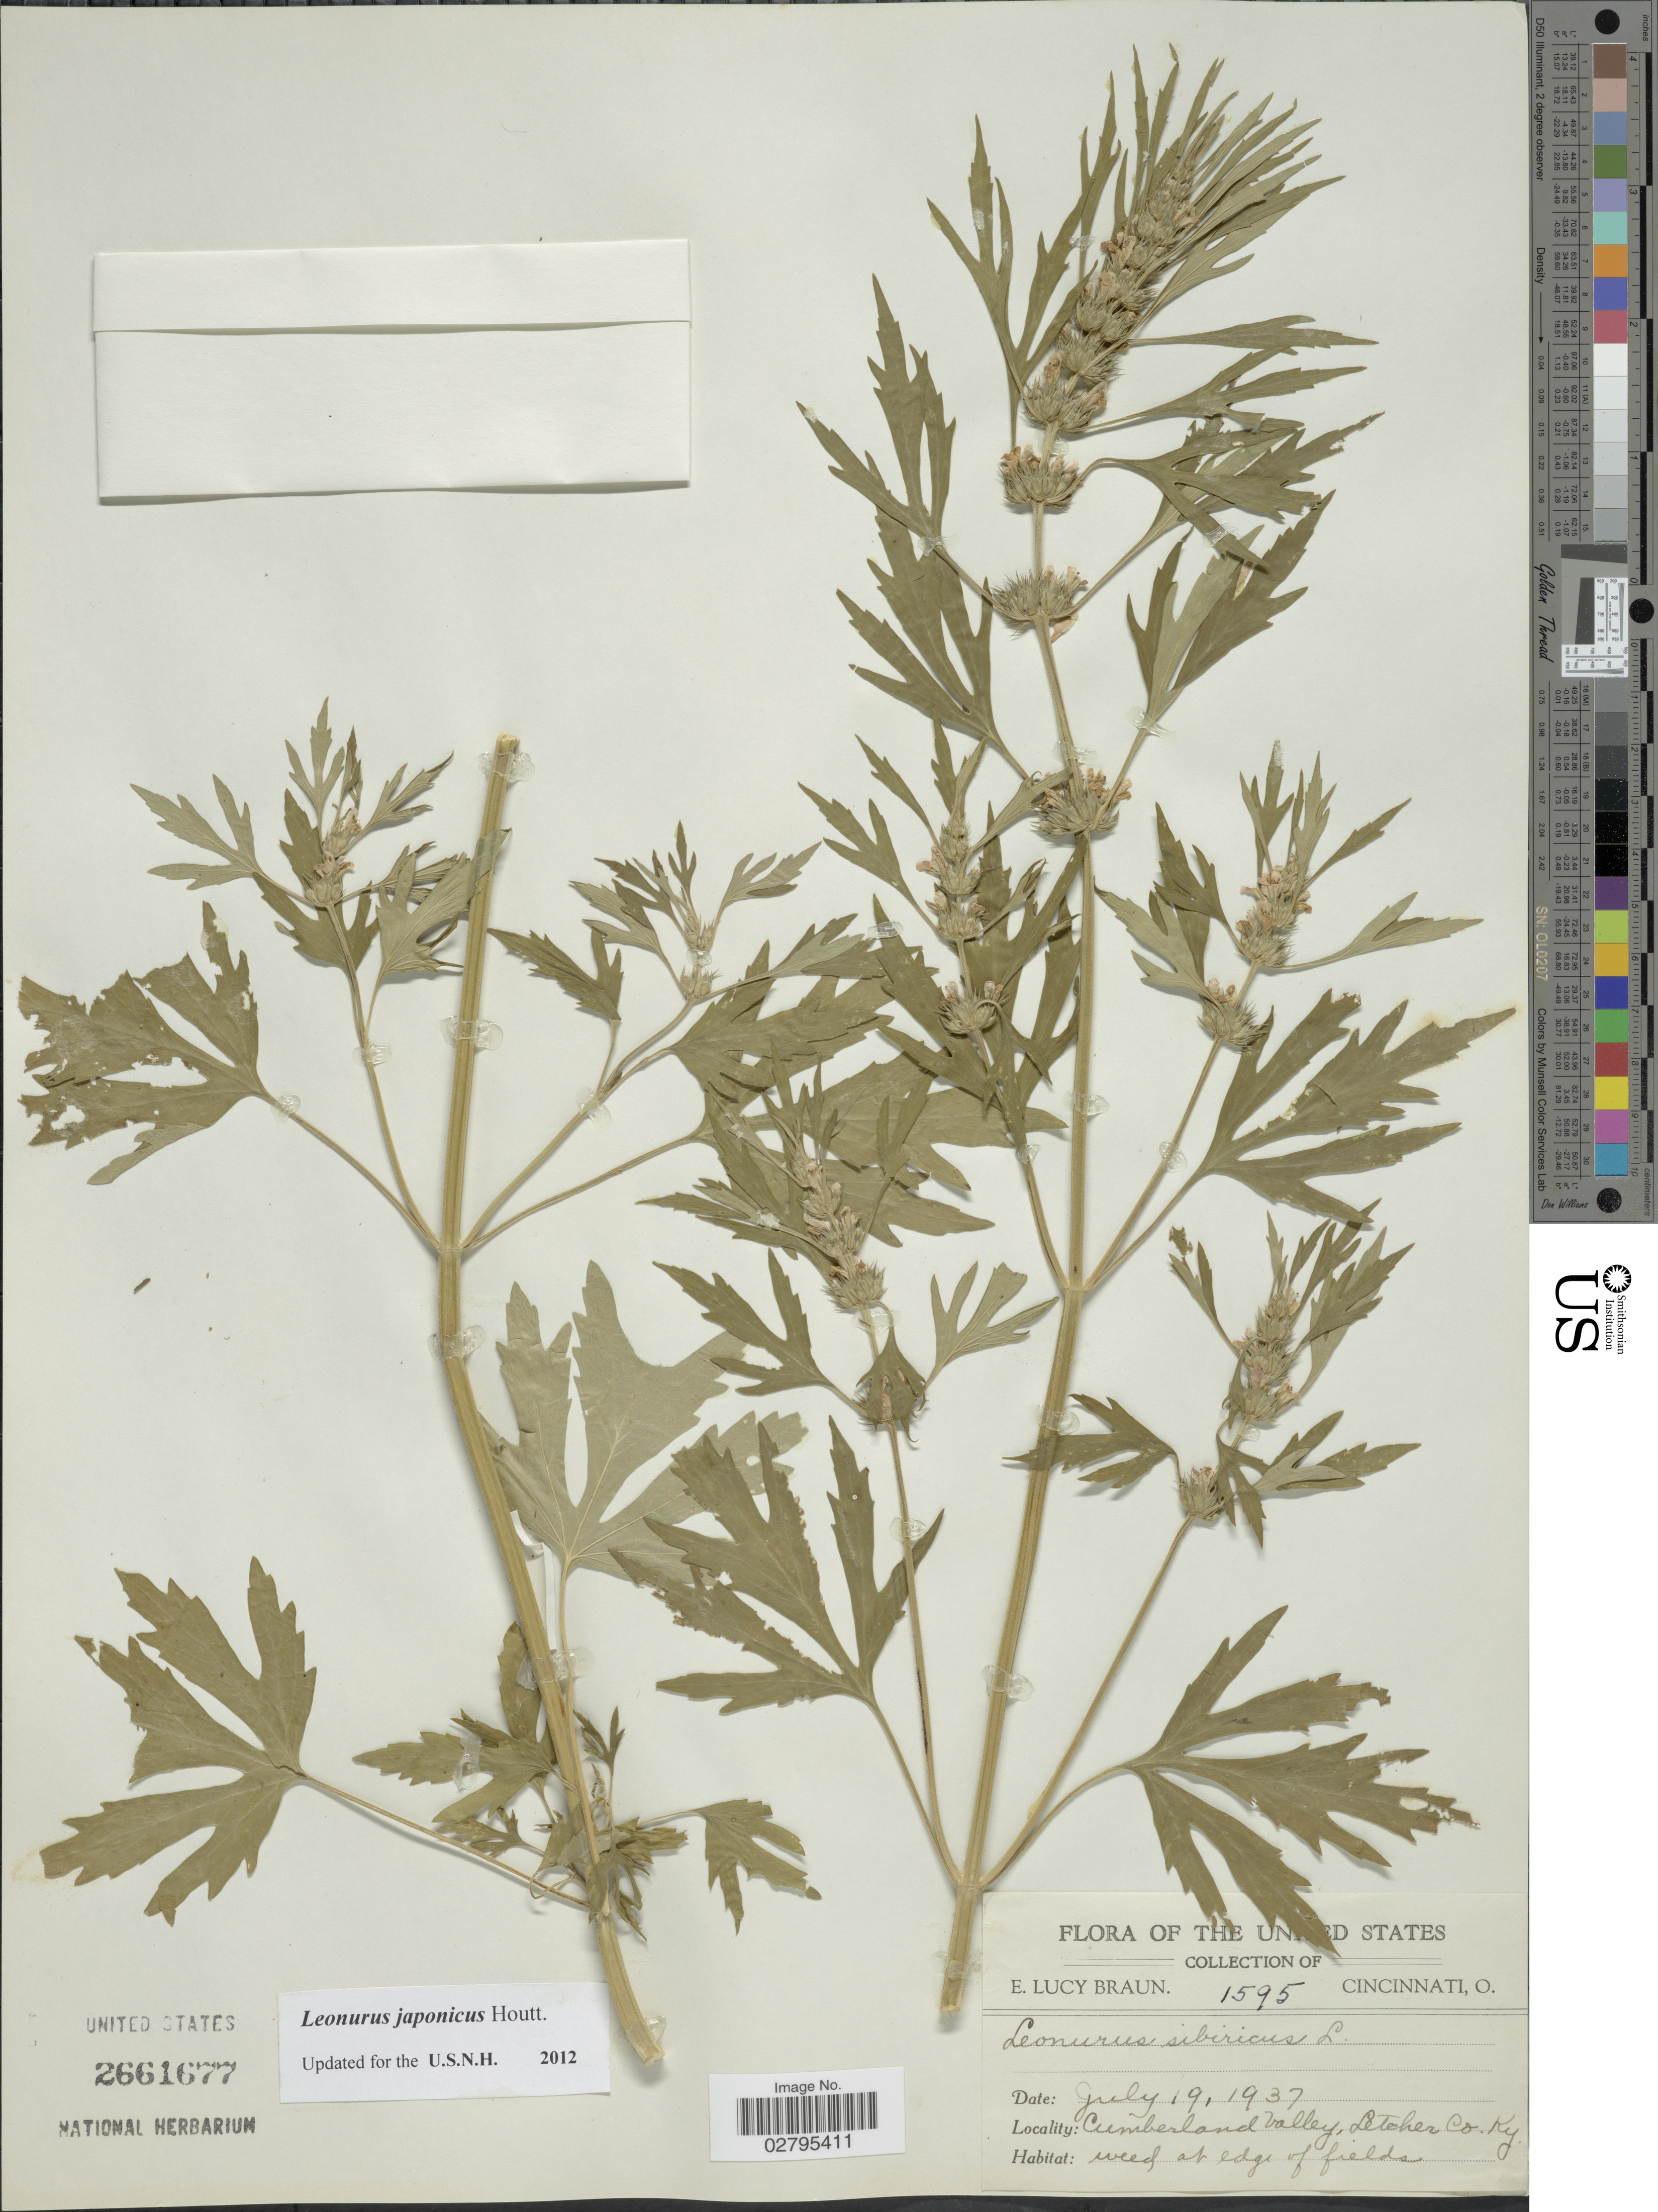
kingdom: Plantae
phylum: Tracheophyta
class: Magnoliopsida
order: Lamiales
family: Lamiaceae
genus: Leonurus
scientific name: Leonurus japonicus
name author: Houtt.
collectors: E. L. Braun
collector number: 1595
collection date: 1937-07-19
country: United States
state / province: Kentucky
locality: Cumberland Valley, Letcher Co., Ky.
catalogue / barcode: US 2661677